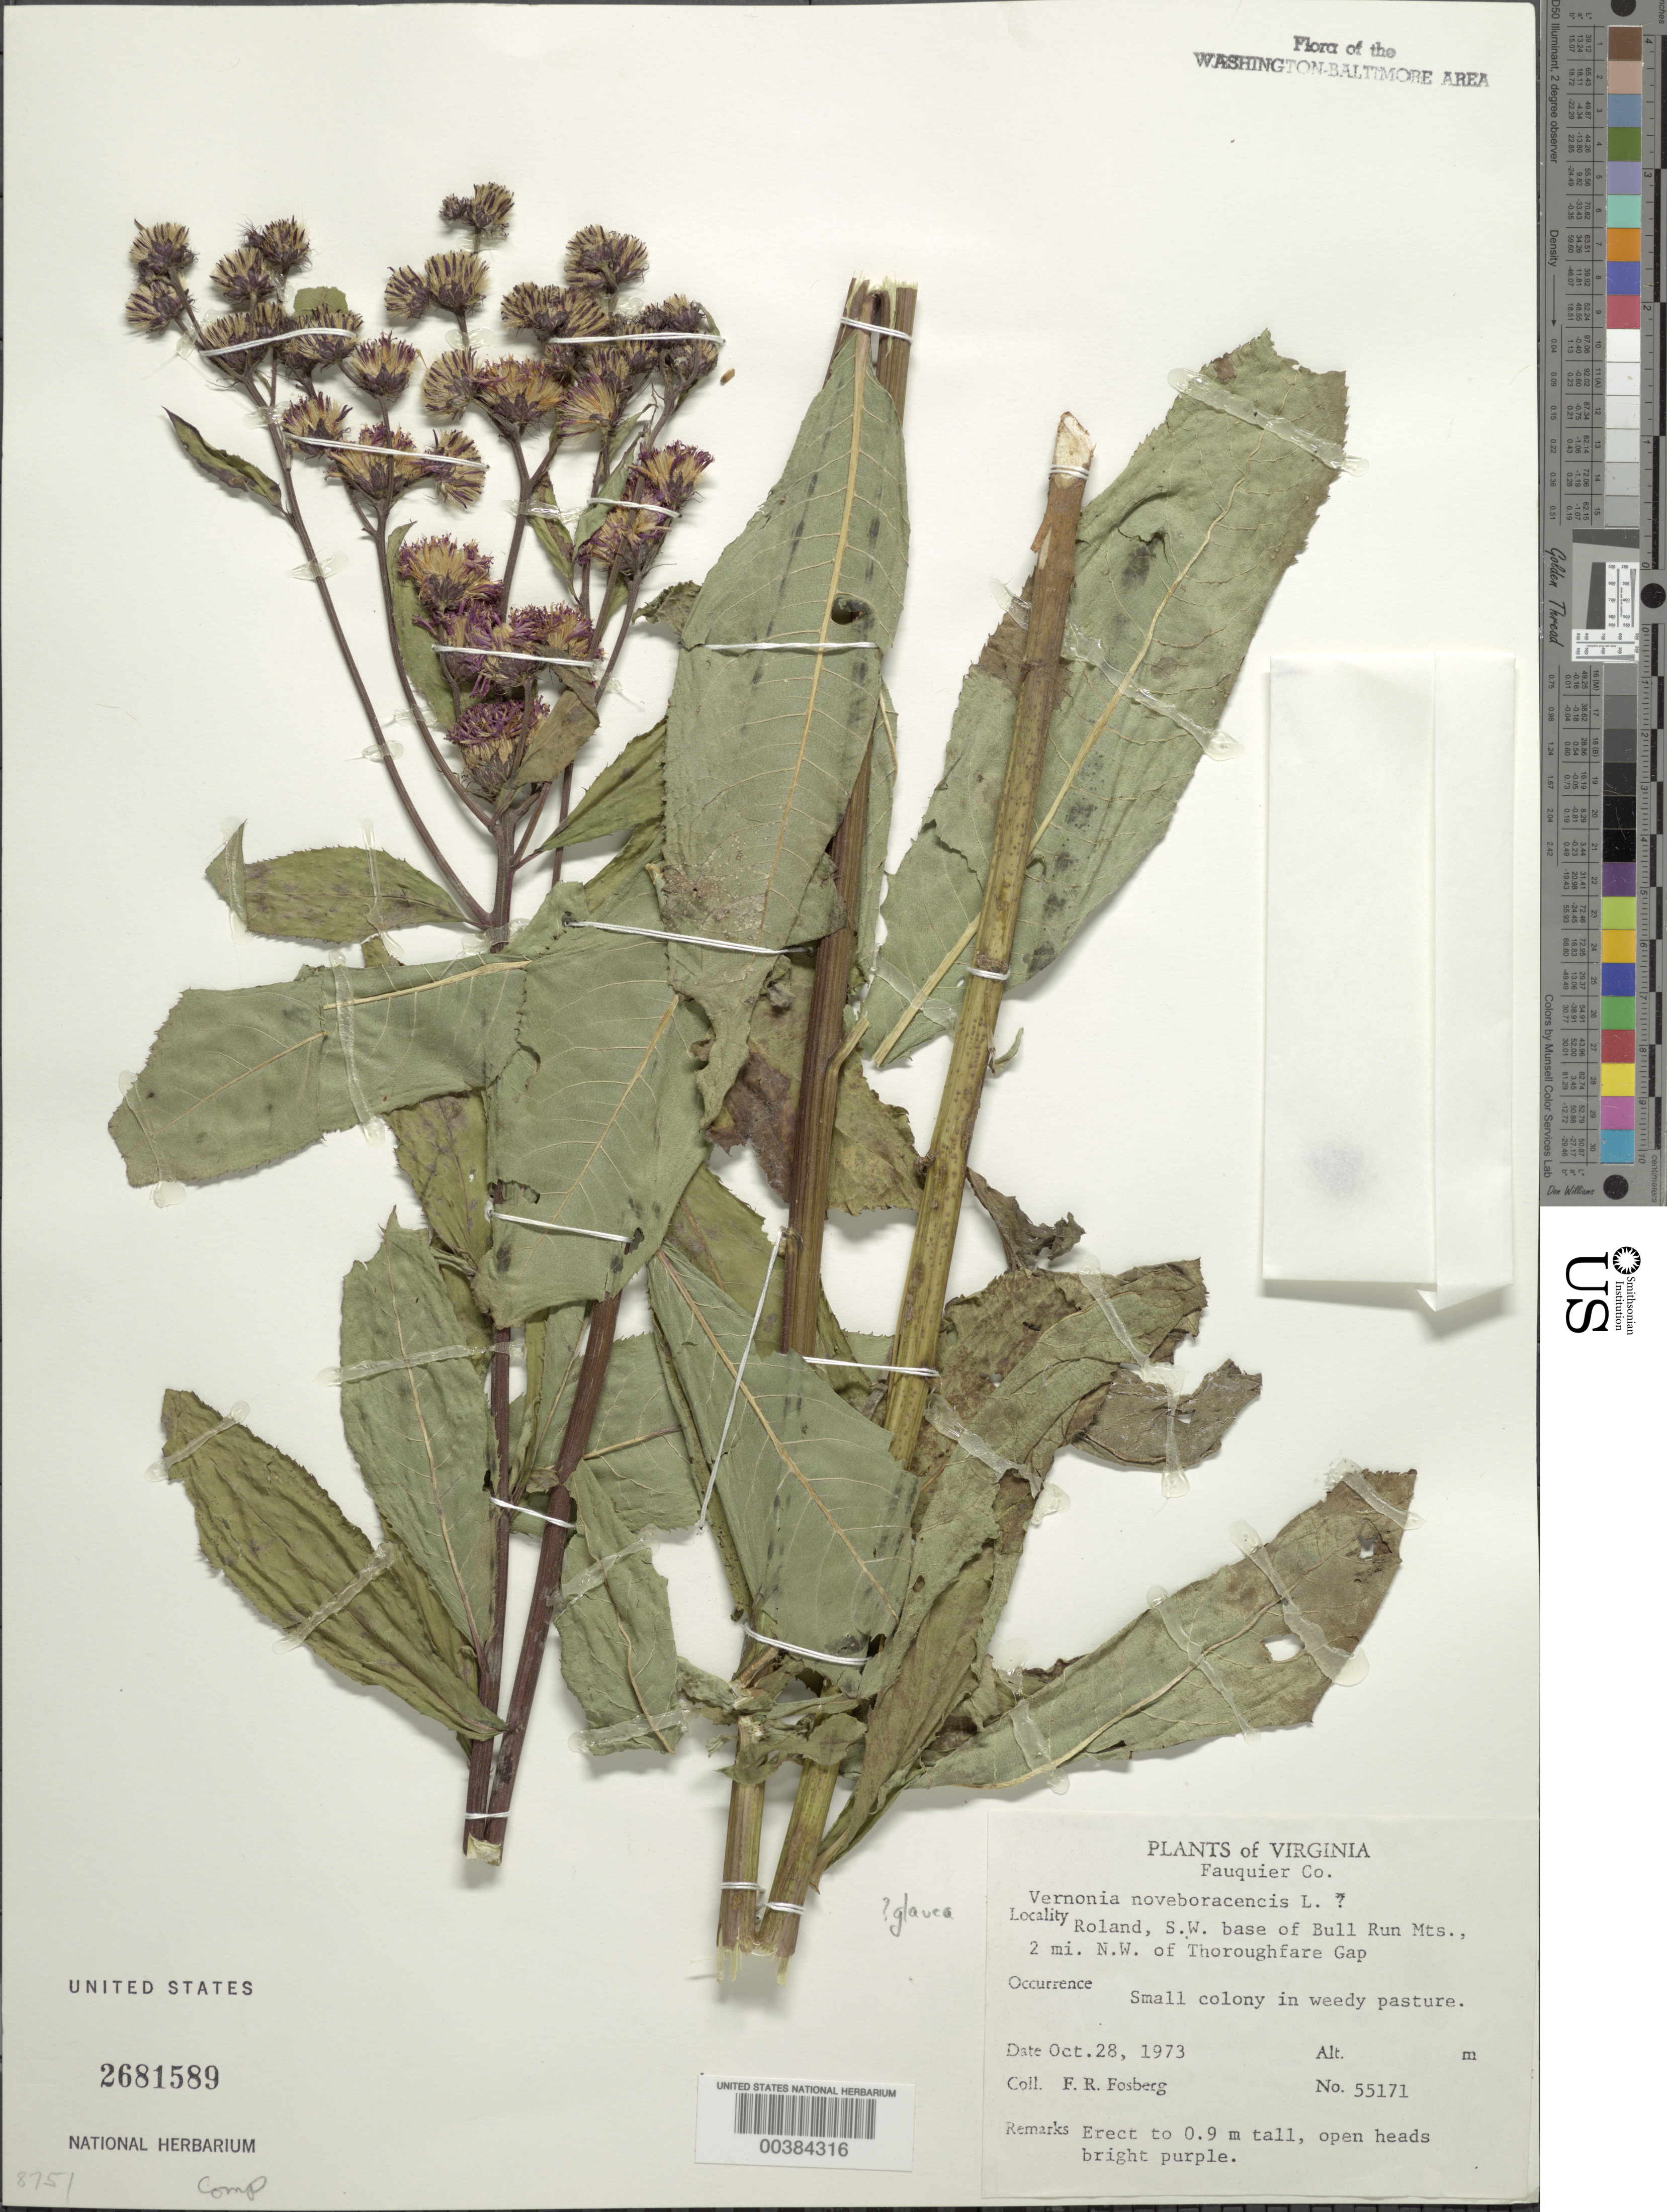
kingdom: Plantae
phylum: Tracheophyta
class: Magnoliopsida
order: Asterales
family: Asteraceae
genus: Vernonia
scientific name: Vernonia noveboracensis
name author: (L.) Michx.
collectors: F. R. Fosberg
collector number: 55171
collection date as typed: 28 Oct 1973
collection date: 1973-10-28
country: United States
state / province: Virginia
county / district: Fauquier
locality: NW of Thoroughfare Gap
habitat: In weedy pasture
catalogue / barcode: US 2681589